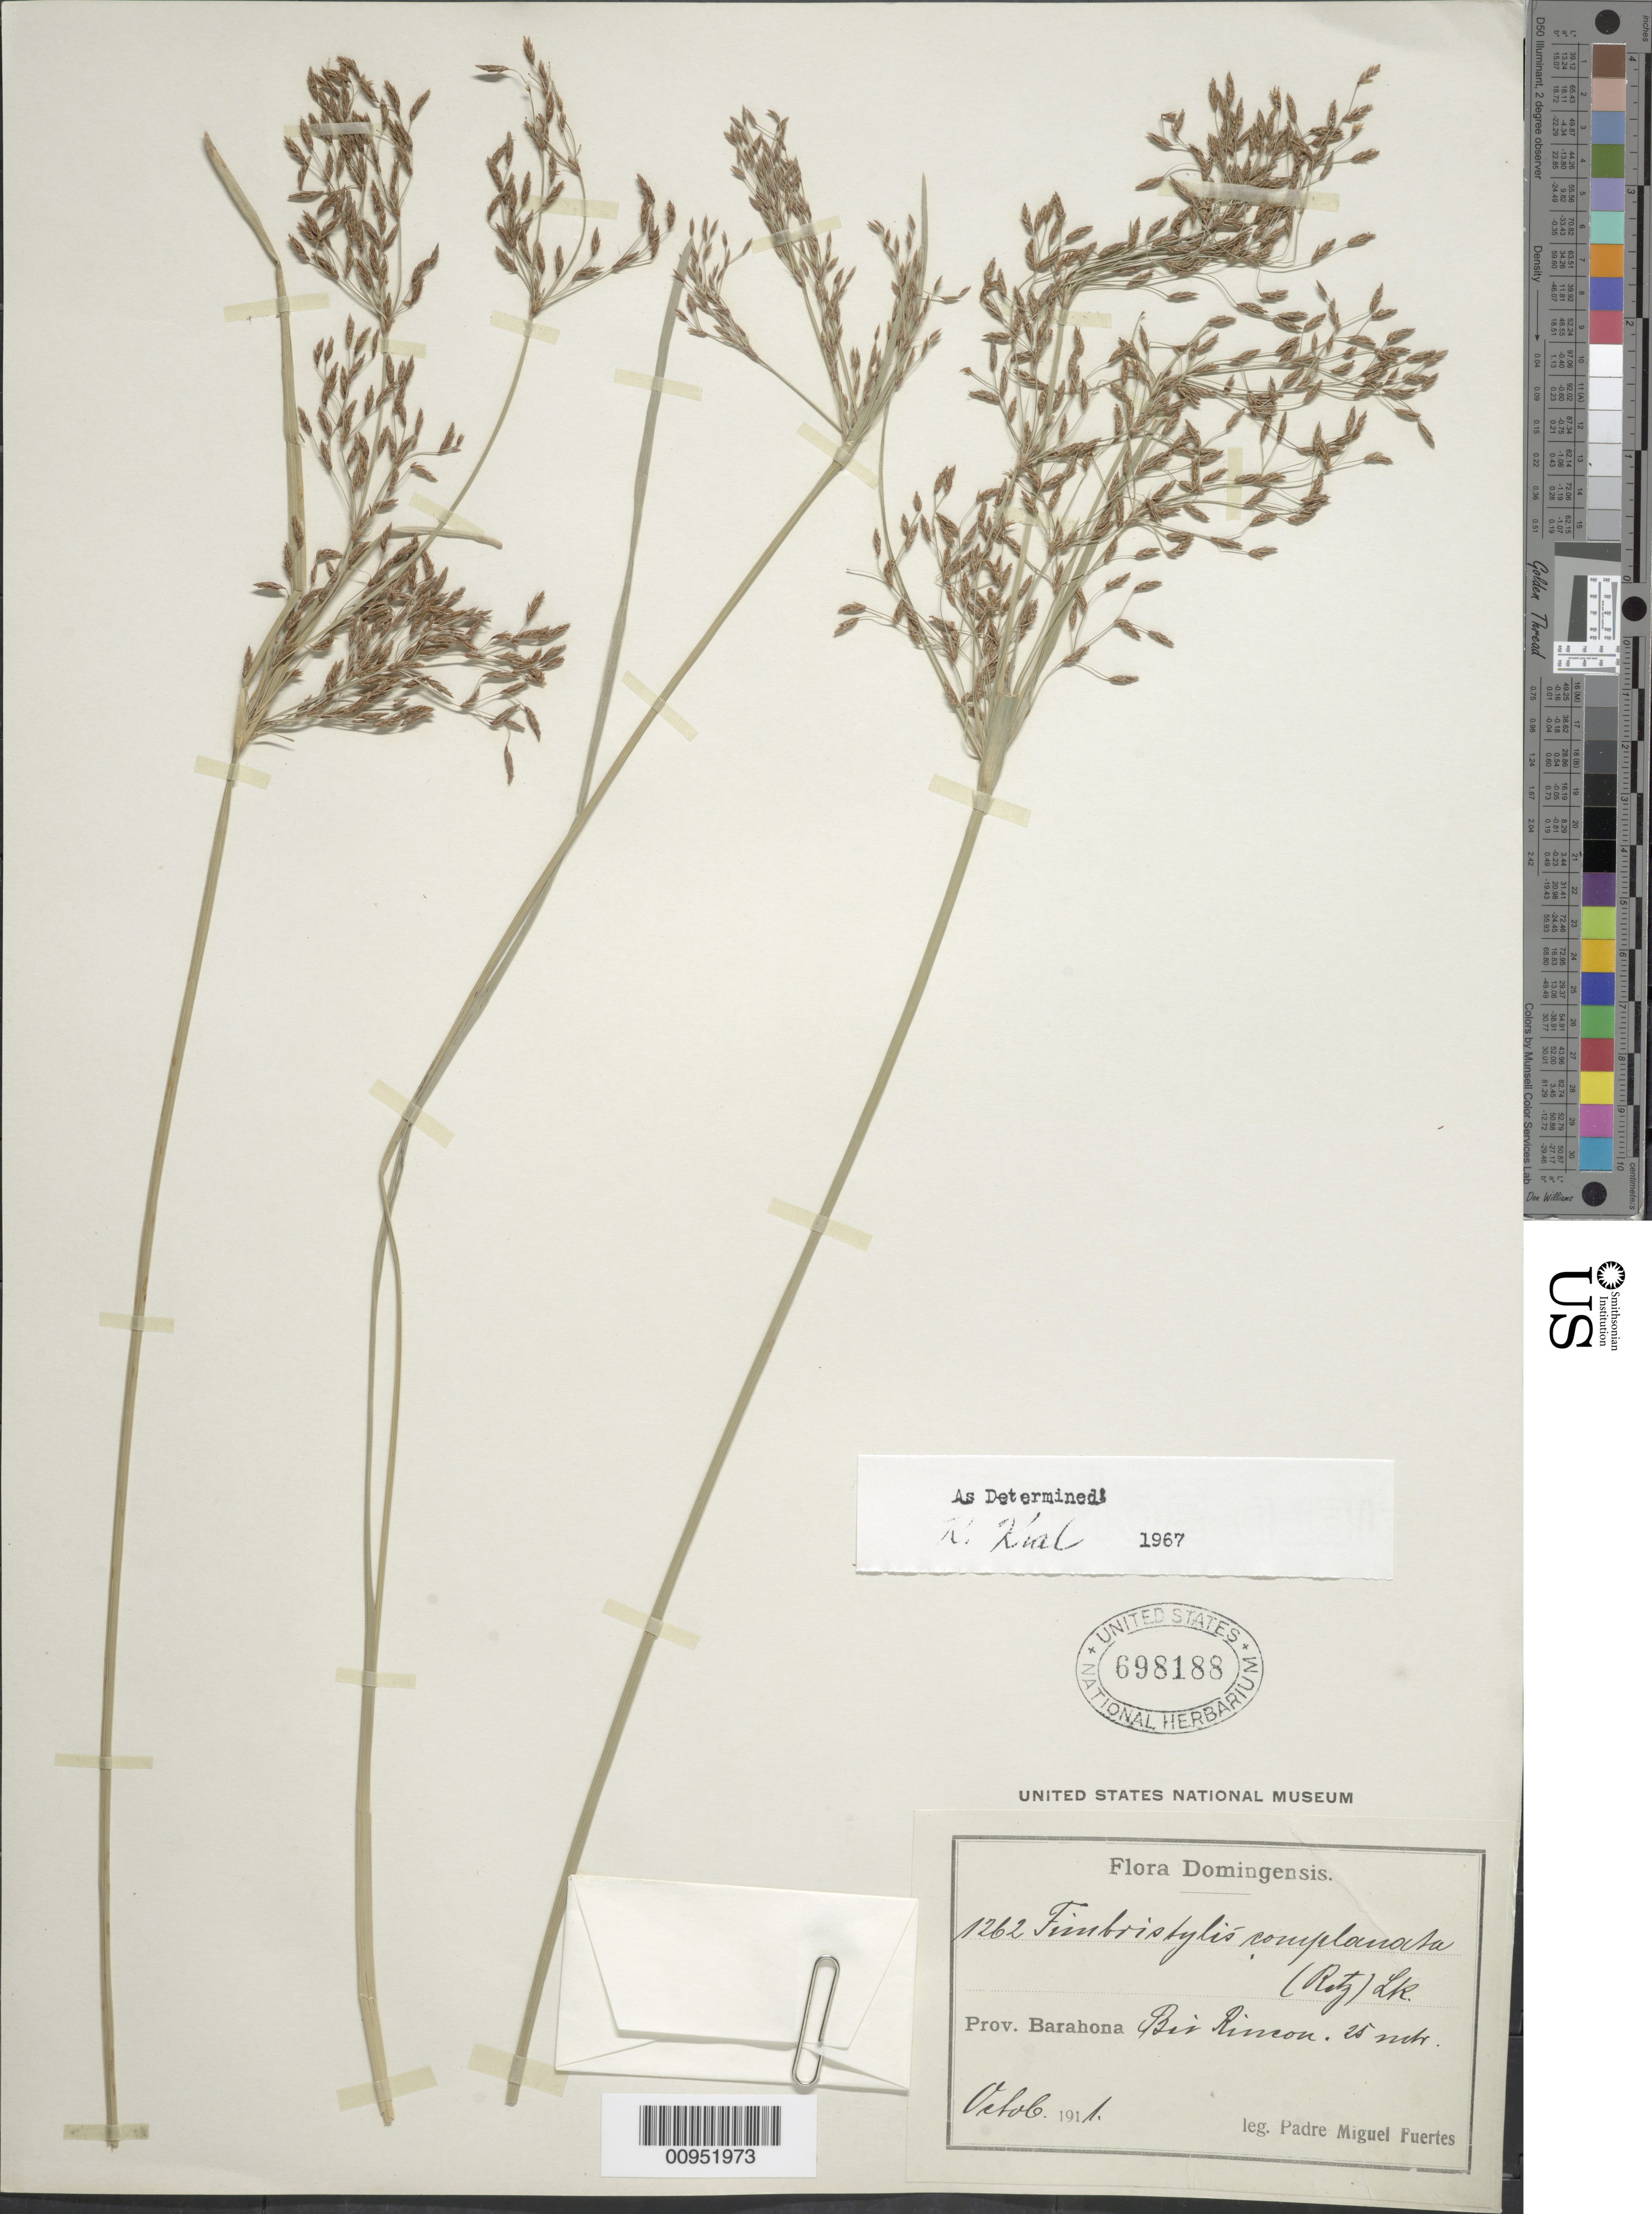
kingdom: Plantae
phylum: Tracheophyta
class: Liliopsida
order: Poales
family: Cyperaceae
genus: Fimbristylis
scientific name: Fimbristylis complanata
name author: (Retz.) Link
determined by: Kral, Robert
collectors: M. D. Fuertes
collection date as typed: Oct 1911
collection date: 1911-10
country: Dominican Republic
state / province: Barahona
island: Hispaniola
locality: Rio Rincon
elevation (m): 24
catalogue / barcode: US 698188